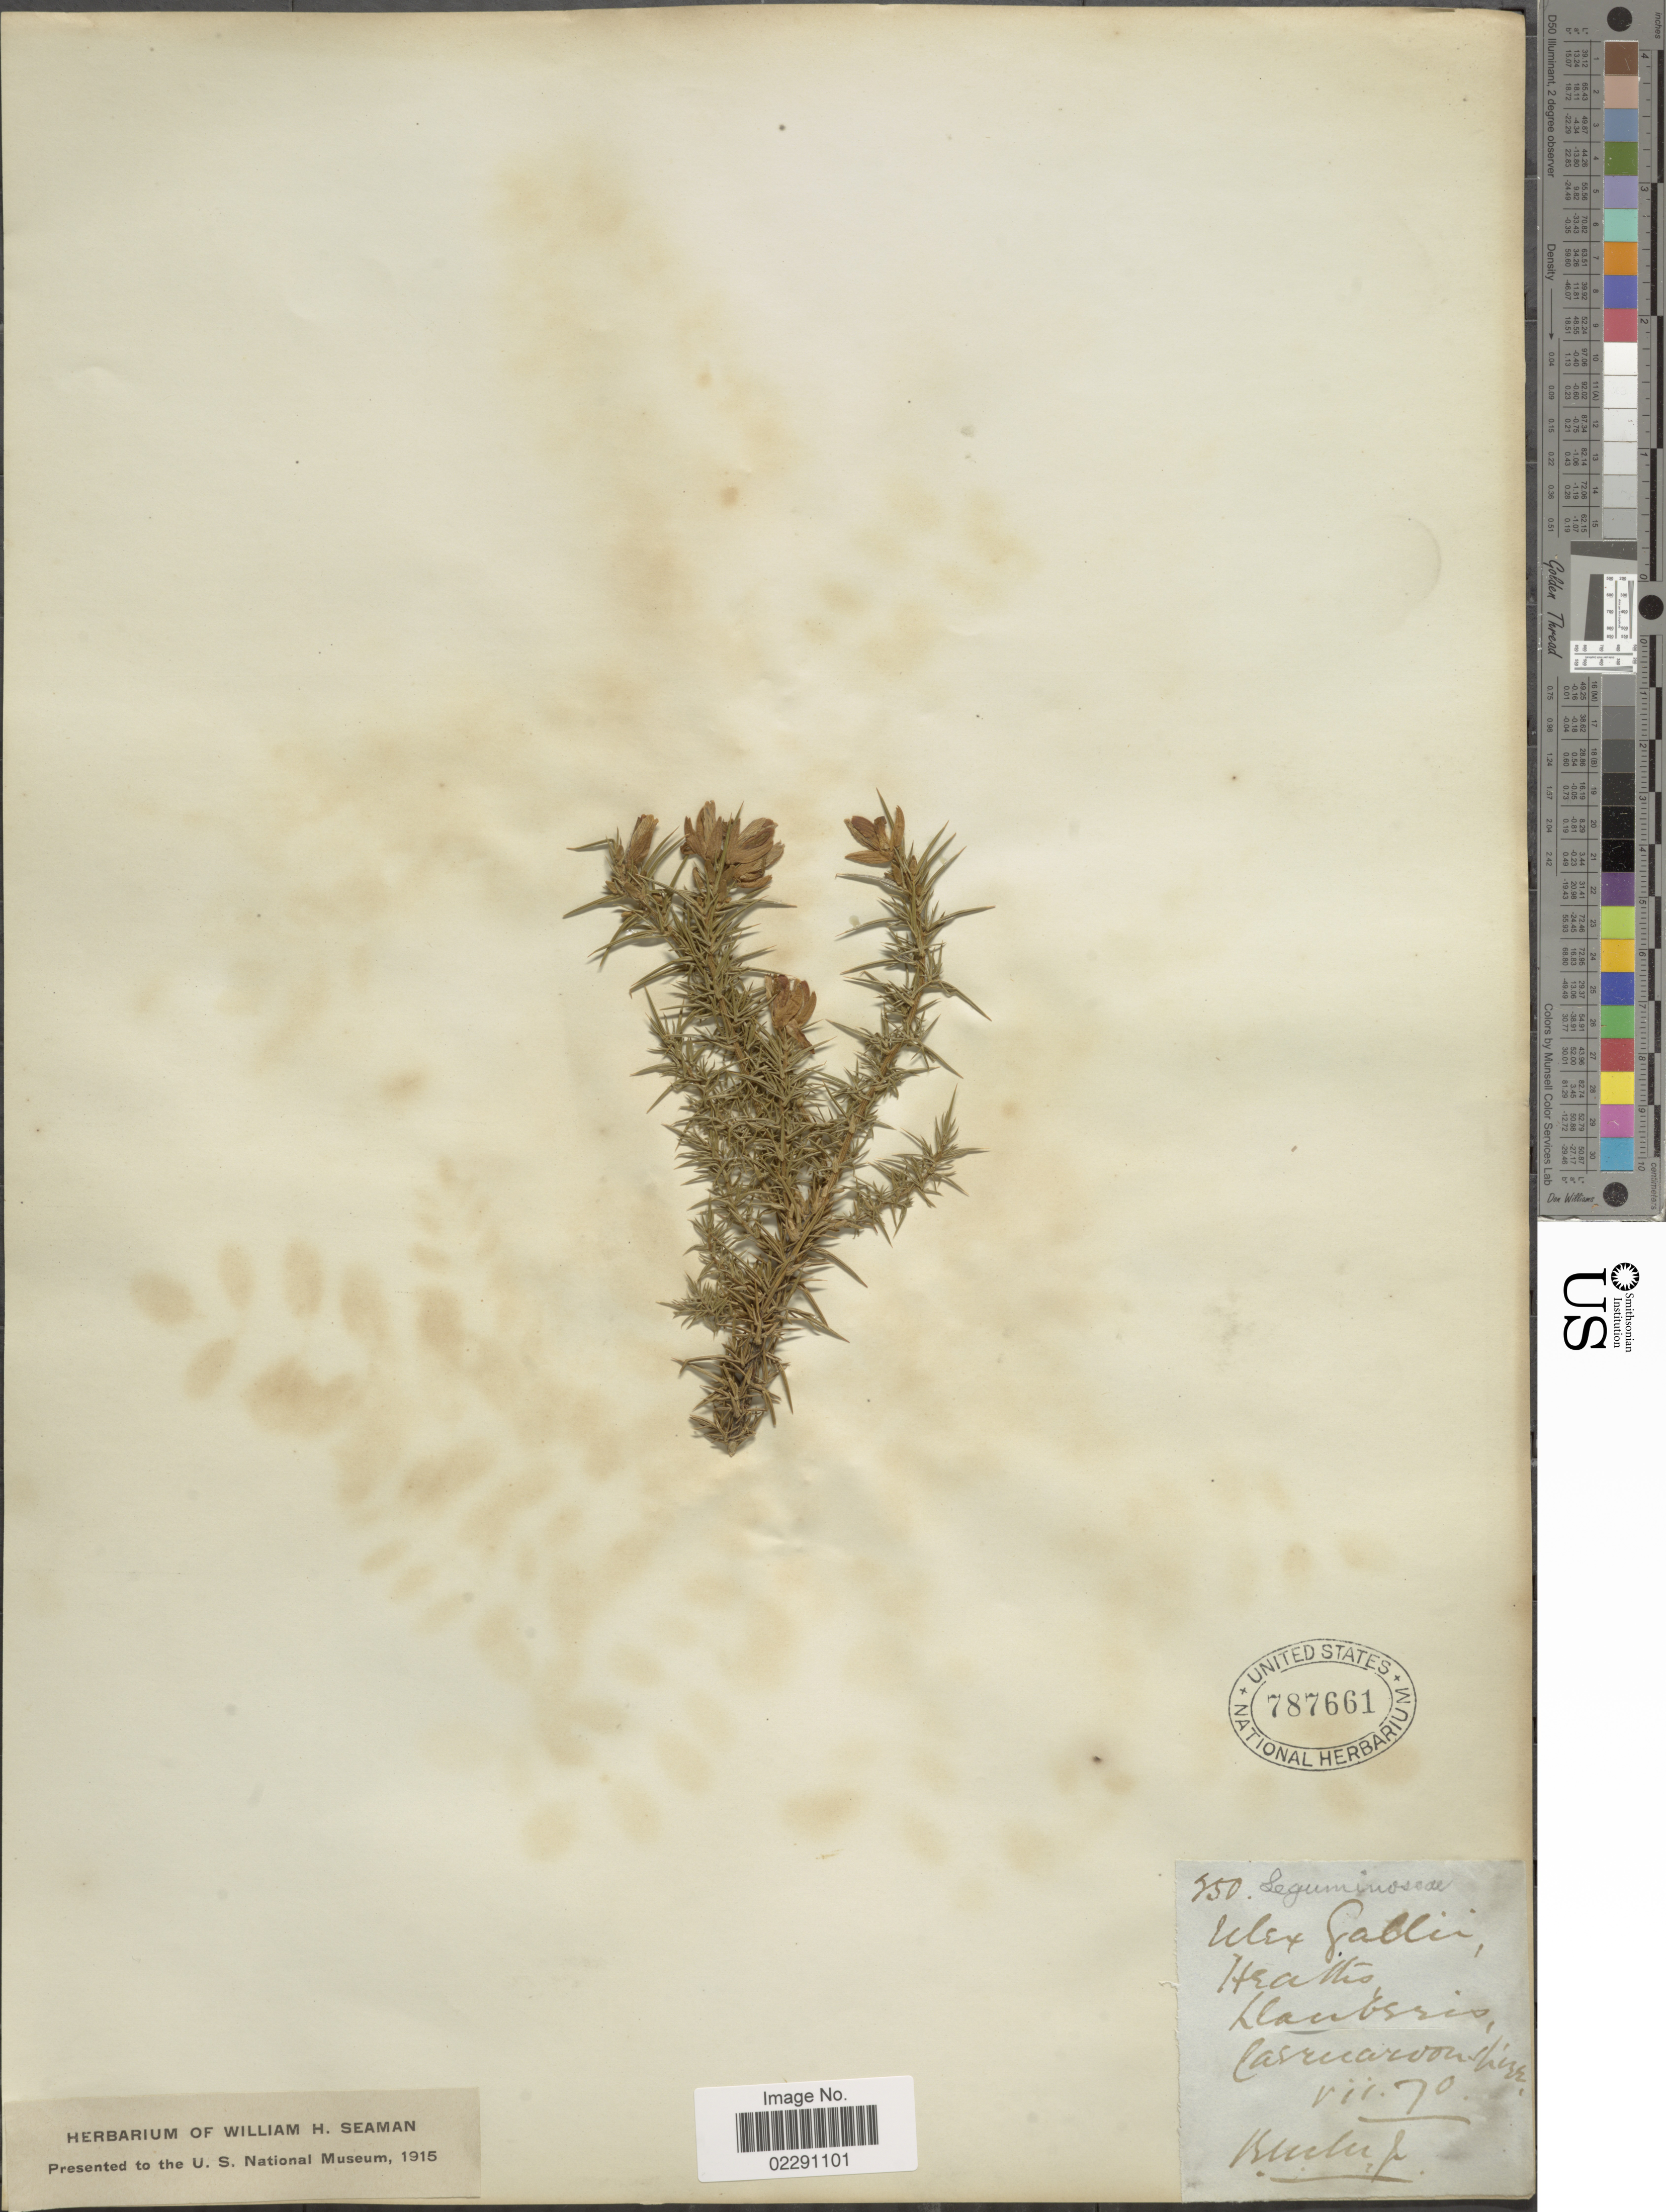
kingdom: Plantae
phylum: Tracheophyta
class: Magnoliopsida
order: Fabales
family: Fabaceae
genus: Ulex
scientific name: Ulex gallii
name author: Planch.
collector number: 250*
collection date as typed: Transcribed d/m/y: /7/70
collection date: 1870-07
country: United Kingdom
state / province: Wales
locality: Heaths Llanberis, Caernarvonshire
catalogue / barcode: US 787661